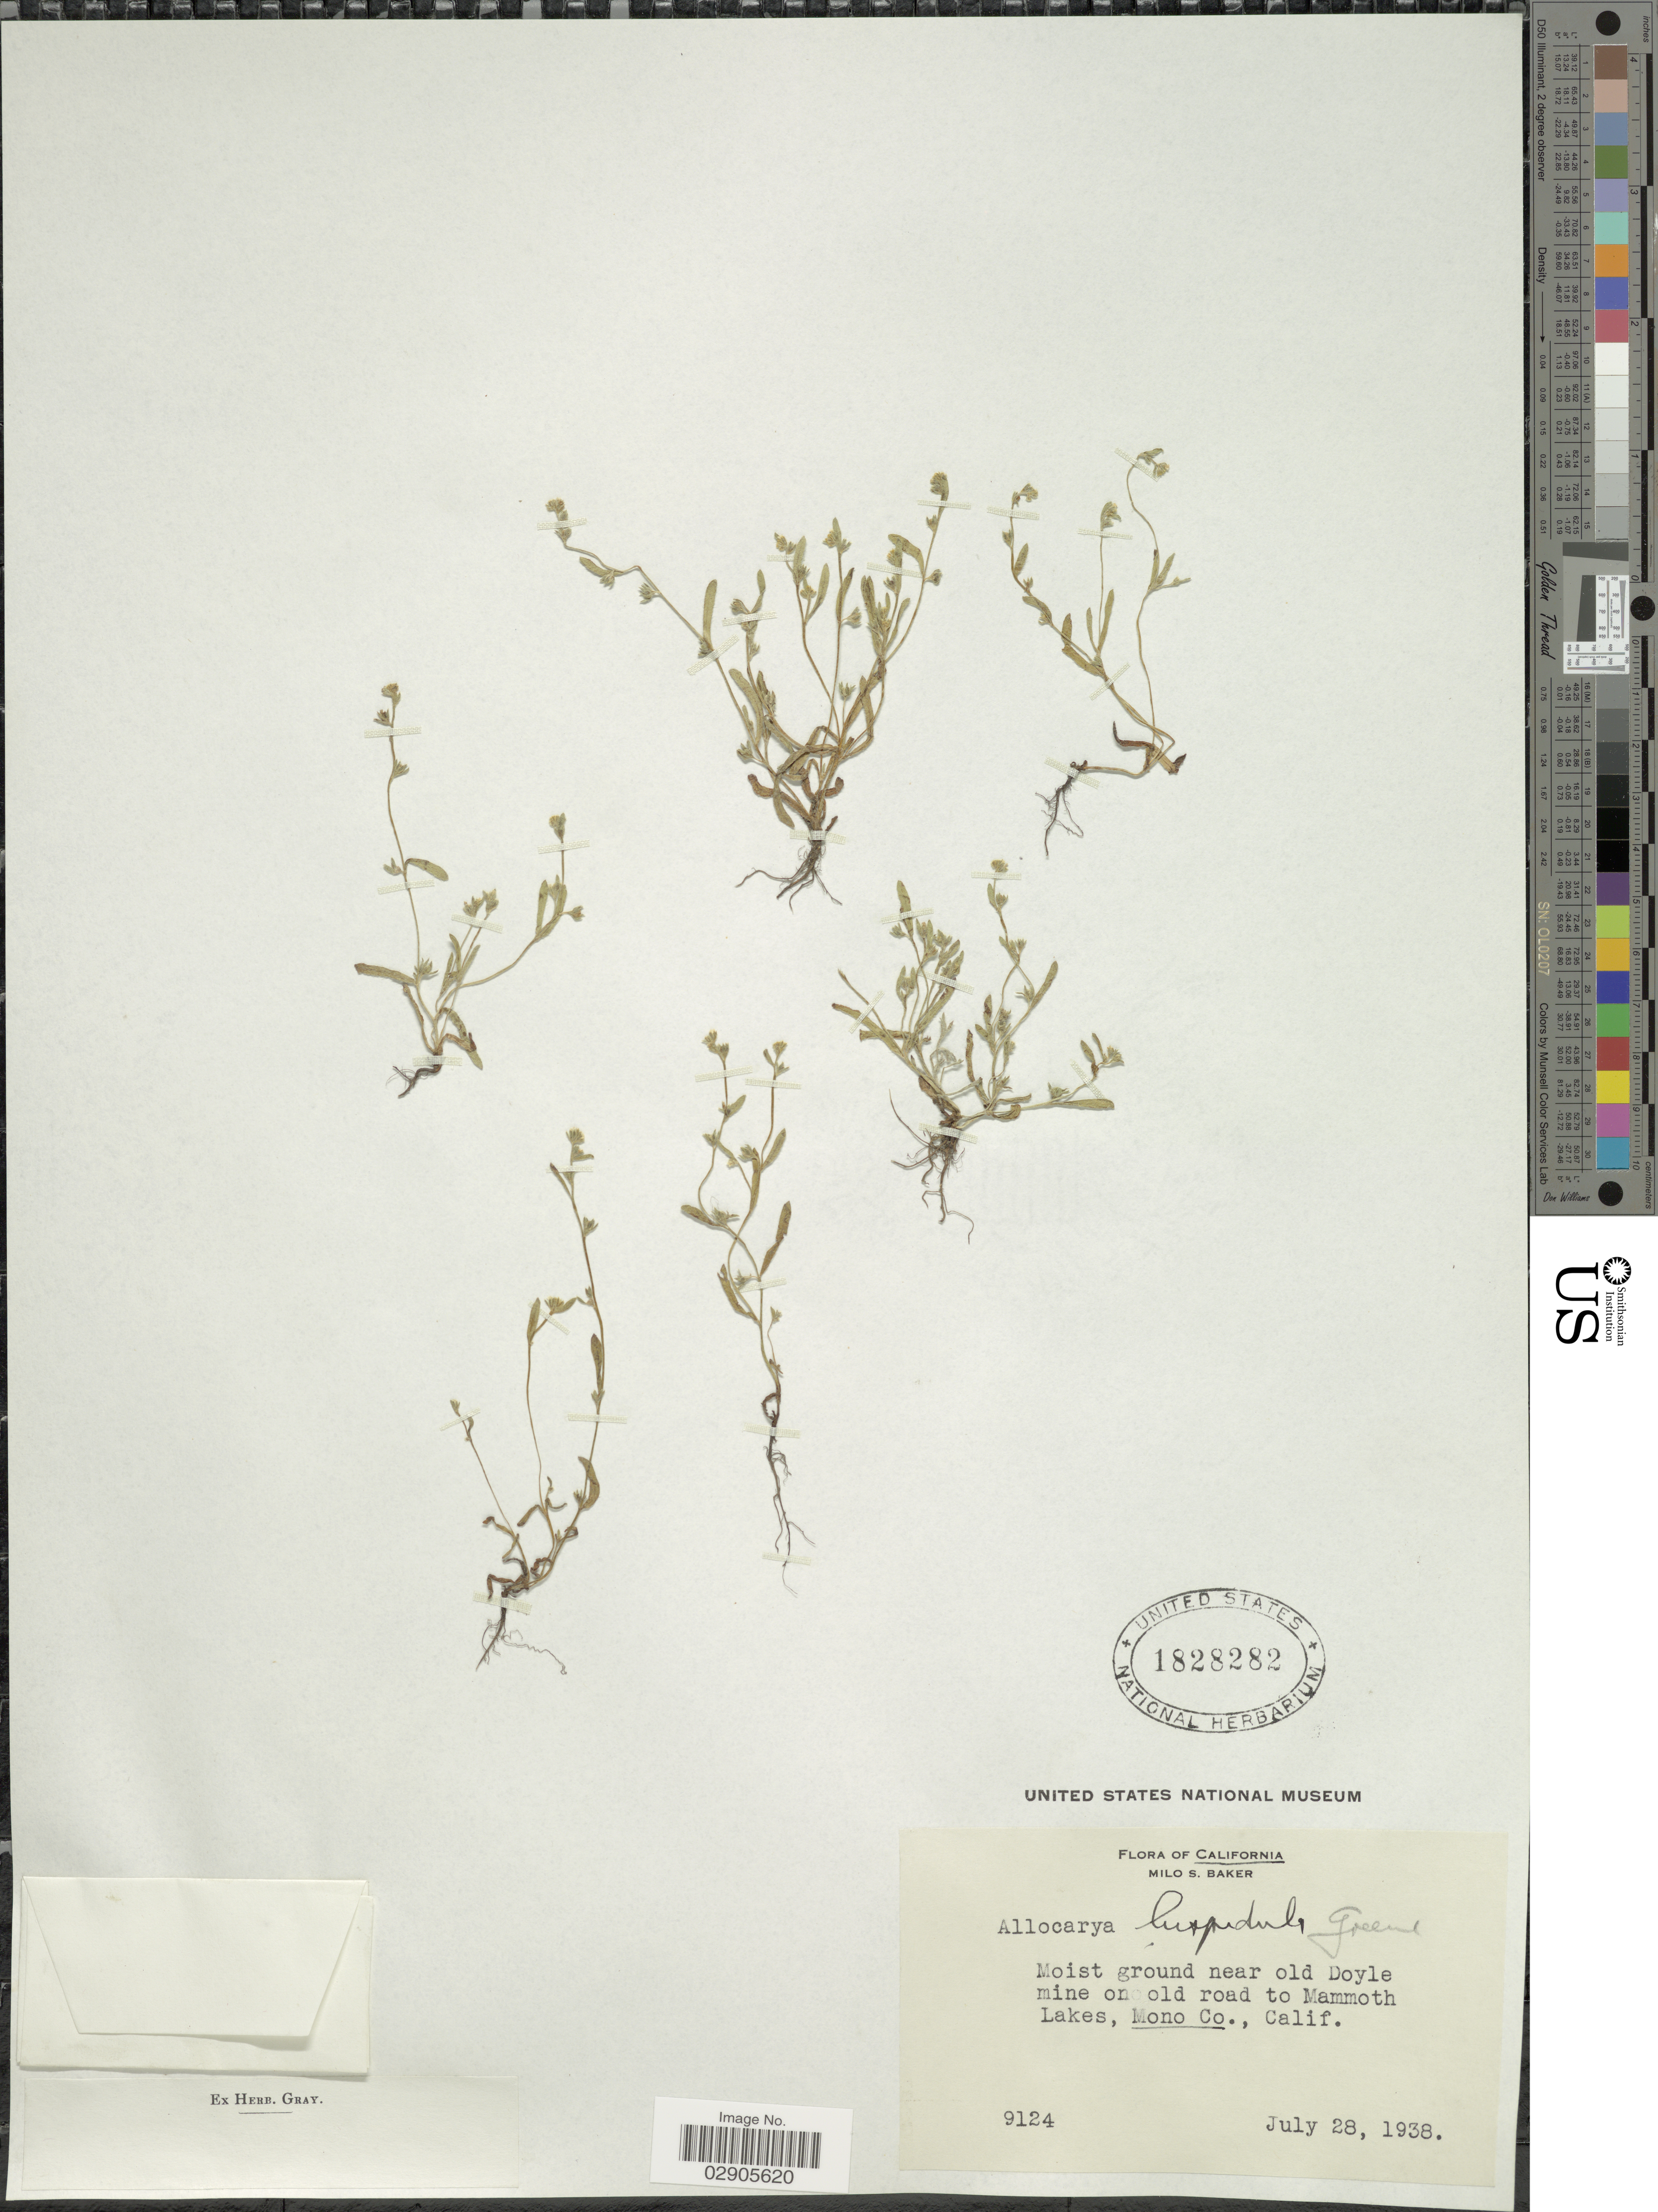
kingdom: Plantae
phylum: Tracheophyta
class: Magnoliopsida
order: Boraginales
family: Boraginaceae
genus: Plagiobothrys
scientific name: Plagiobothrys hispidulus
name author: (Greene) I.M. Johnst.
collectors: M. S. Baker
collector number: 9124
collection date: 1938-07-28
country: United States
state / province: California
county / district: Mono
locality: Moist ground near old Doyle mine on old road to Mammoth Lakes, Mono Co.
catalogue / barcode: US 1828282